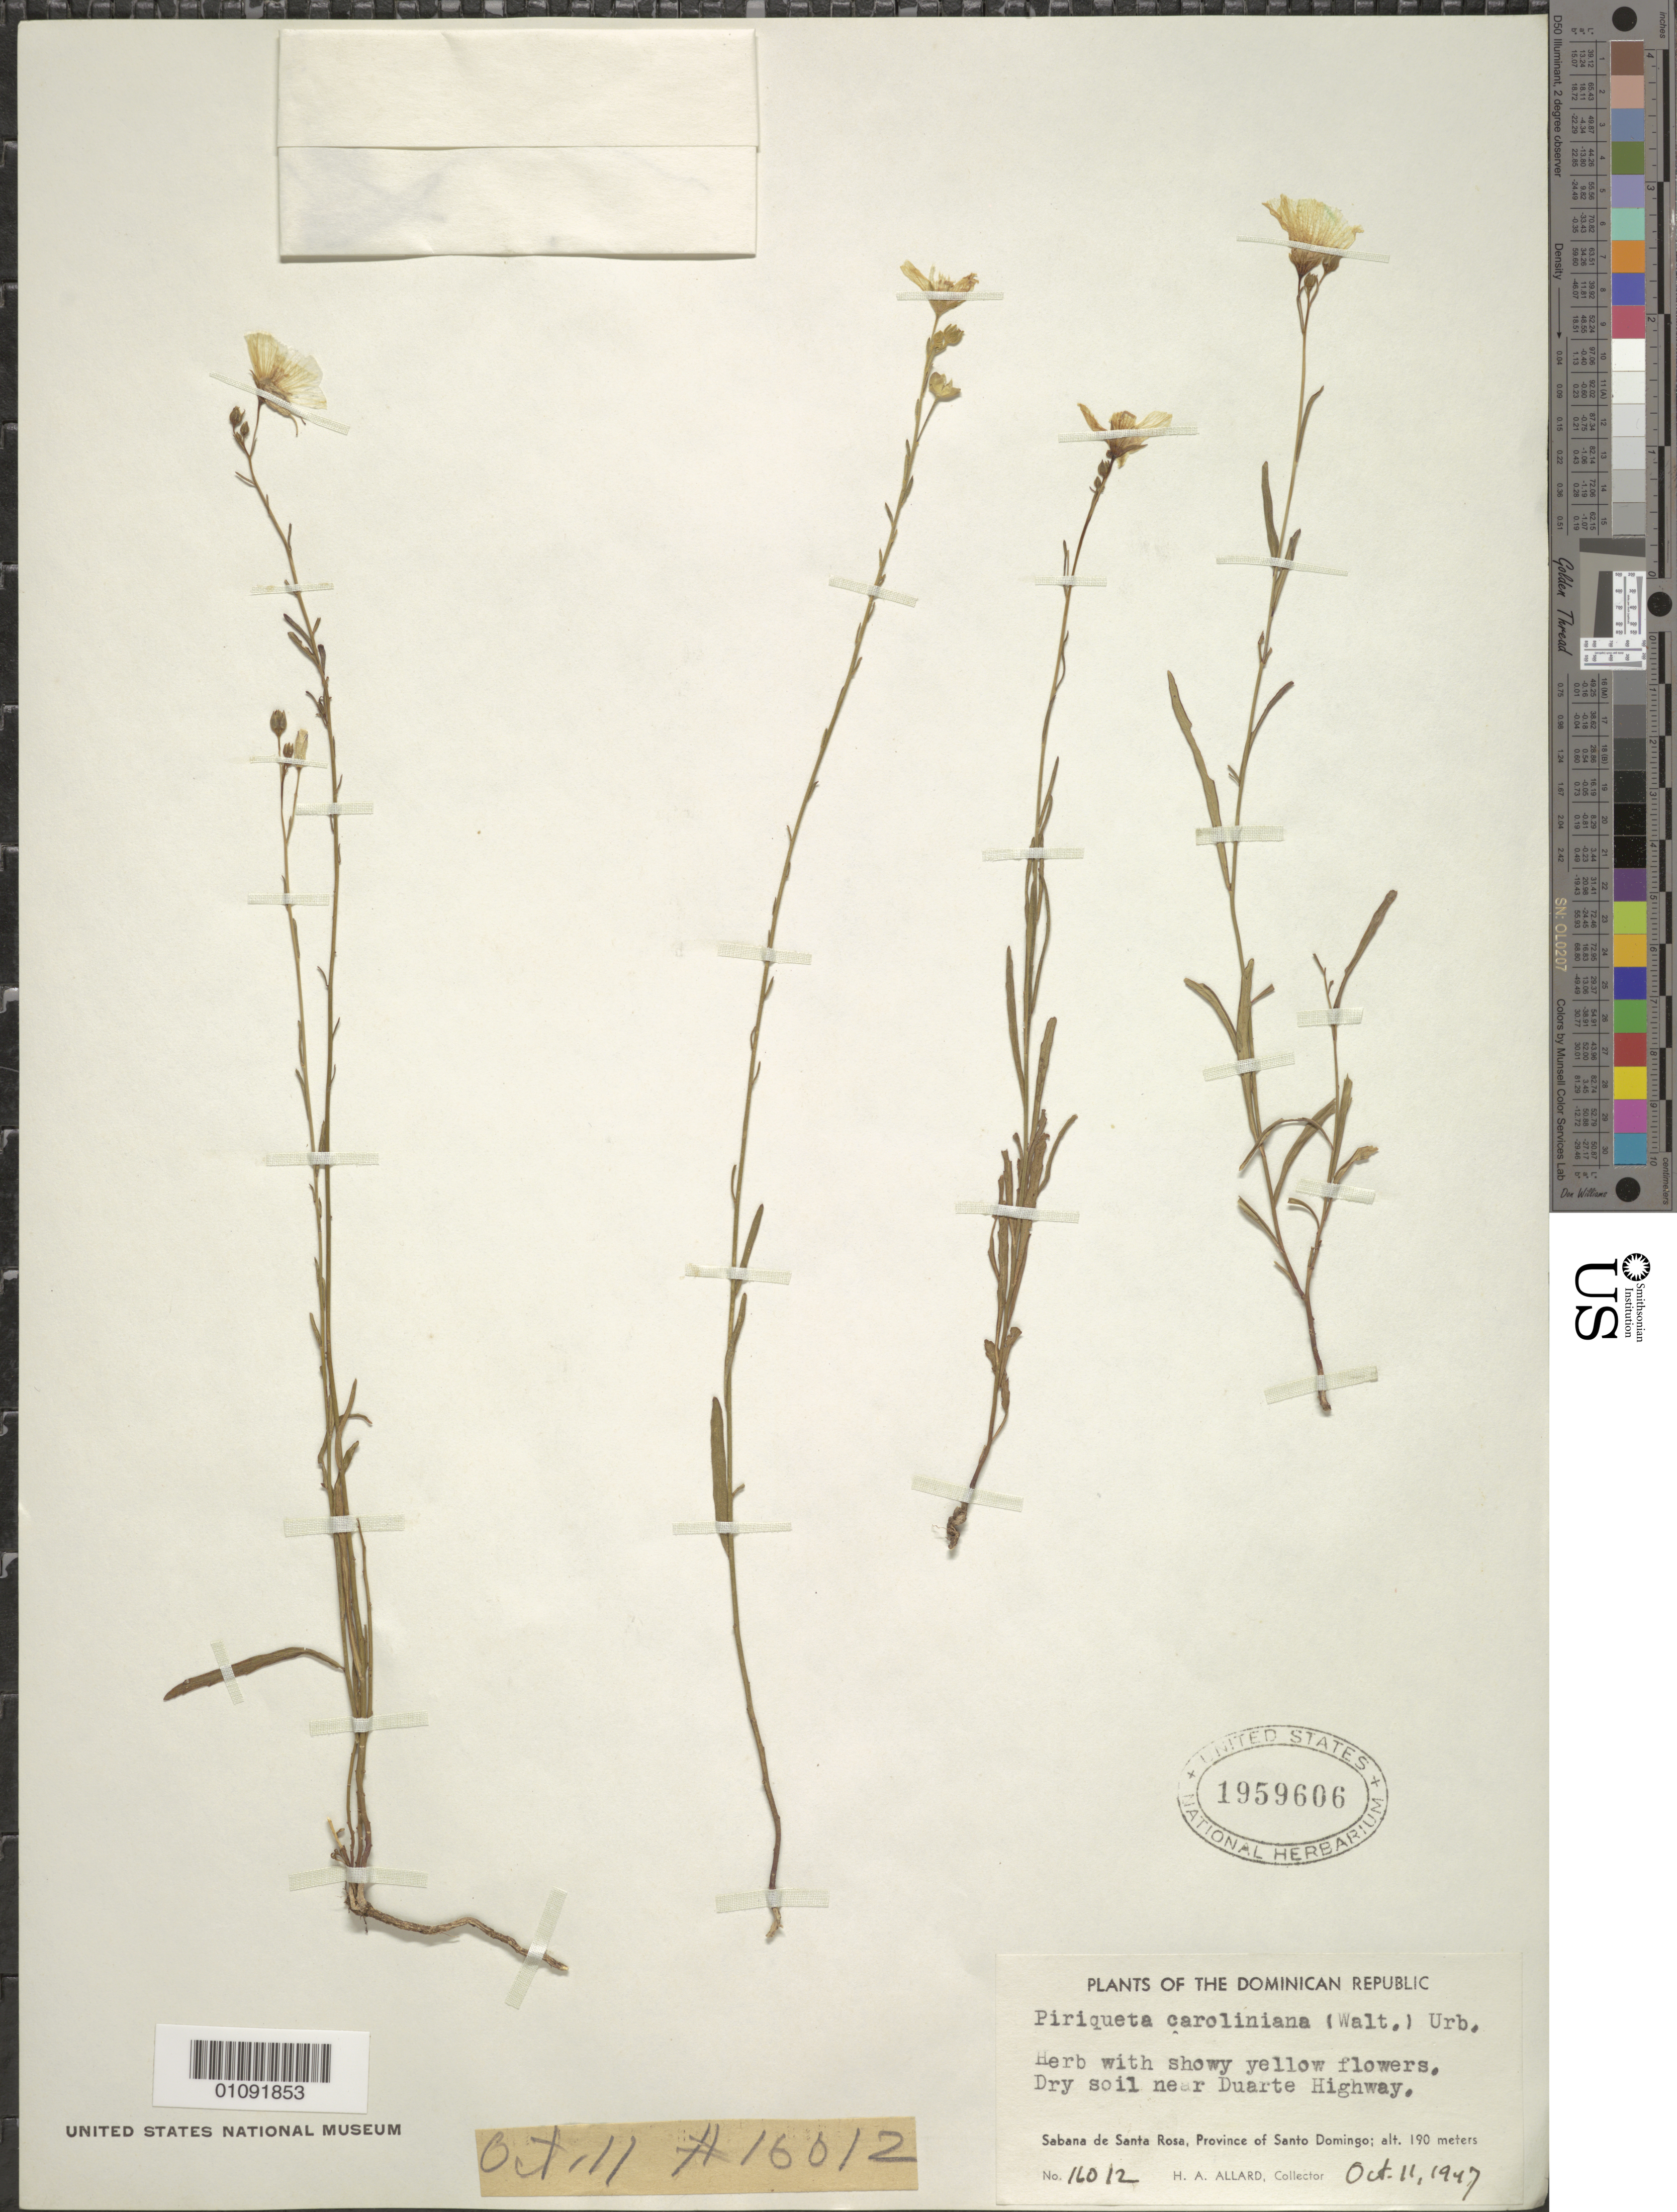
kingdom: Plantae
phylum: Tracheophyta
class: Magnoliopsida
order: Malpighiales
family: Turneraceae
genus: Piriqueta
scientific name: Piriqueta cistoides subsp. caroliniana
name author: (Walter) Arbo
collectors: H. A. Allard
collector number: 16012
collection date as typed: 11 Oct 1947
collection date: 1947-10-11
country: Dominican Republic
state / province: Santo Domingo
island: Hispaniola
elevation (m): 190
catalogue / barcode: US 1959606